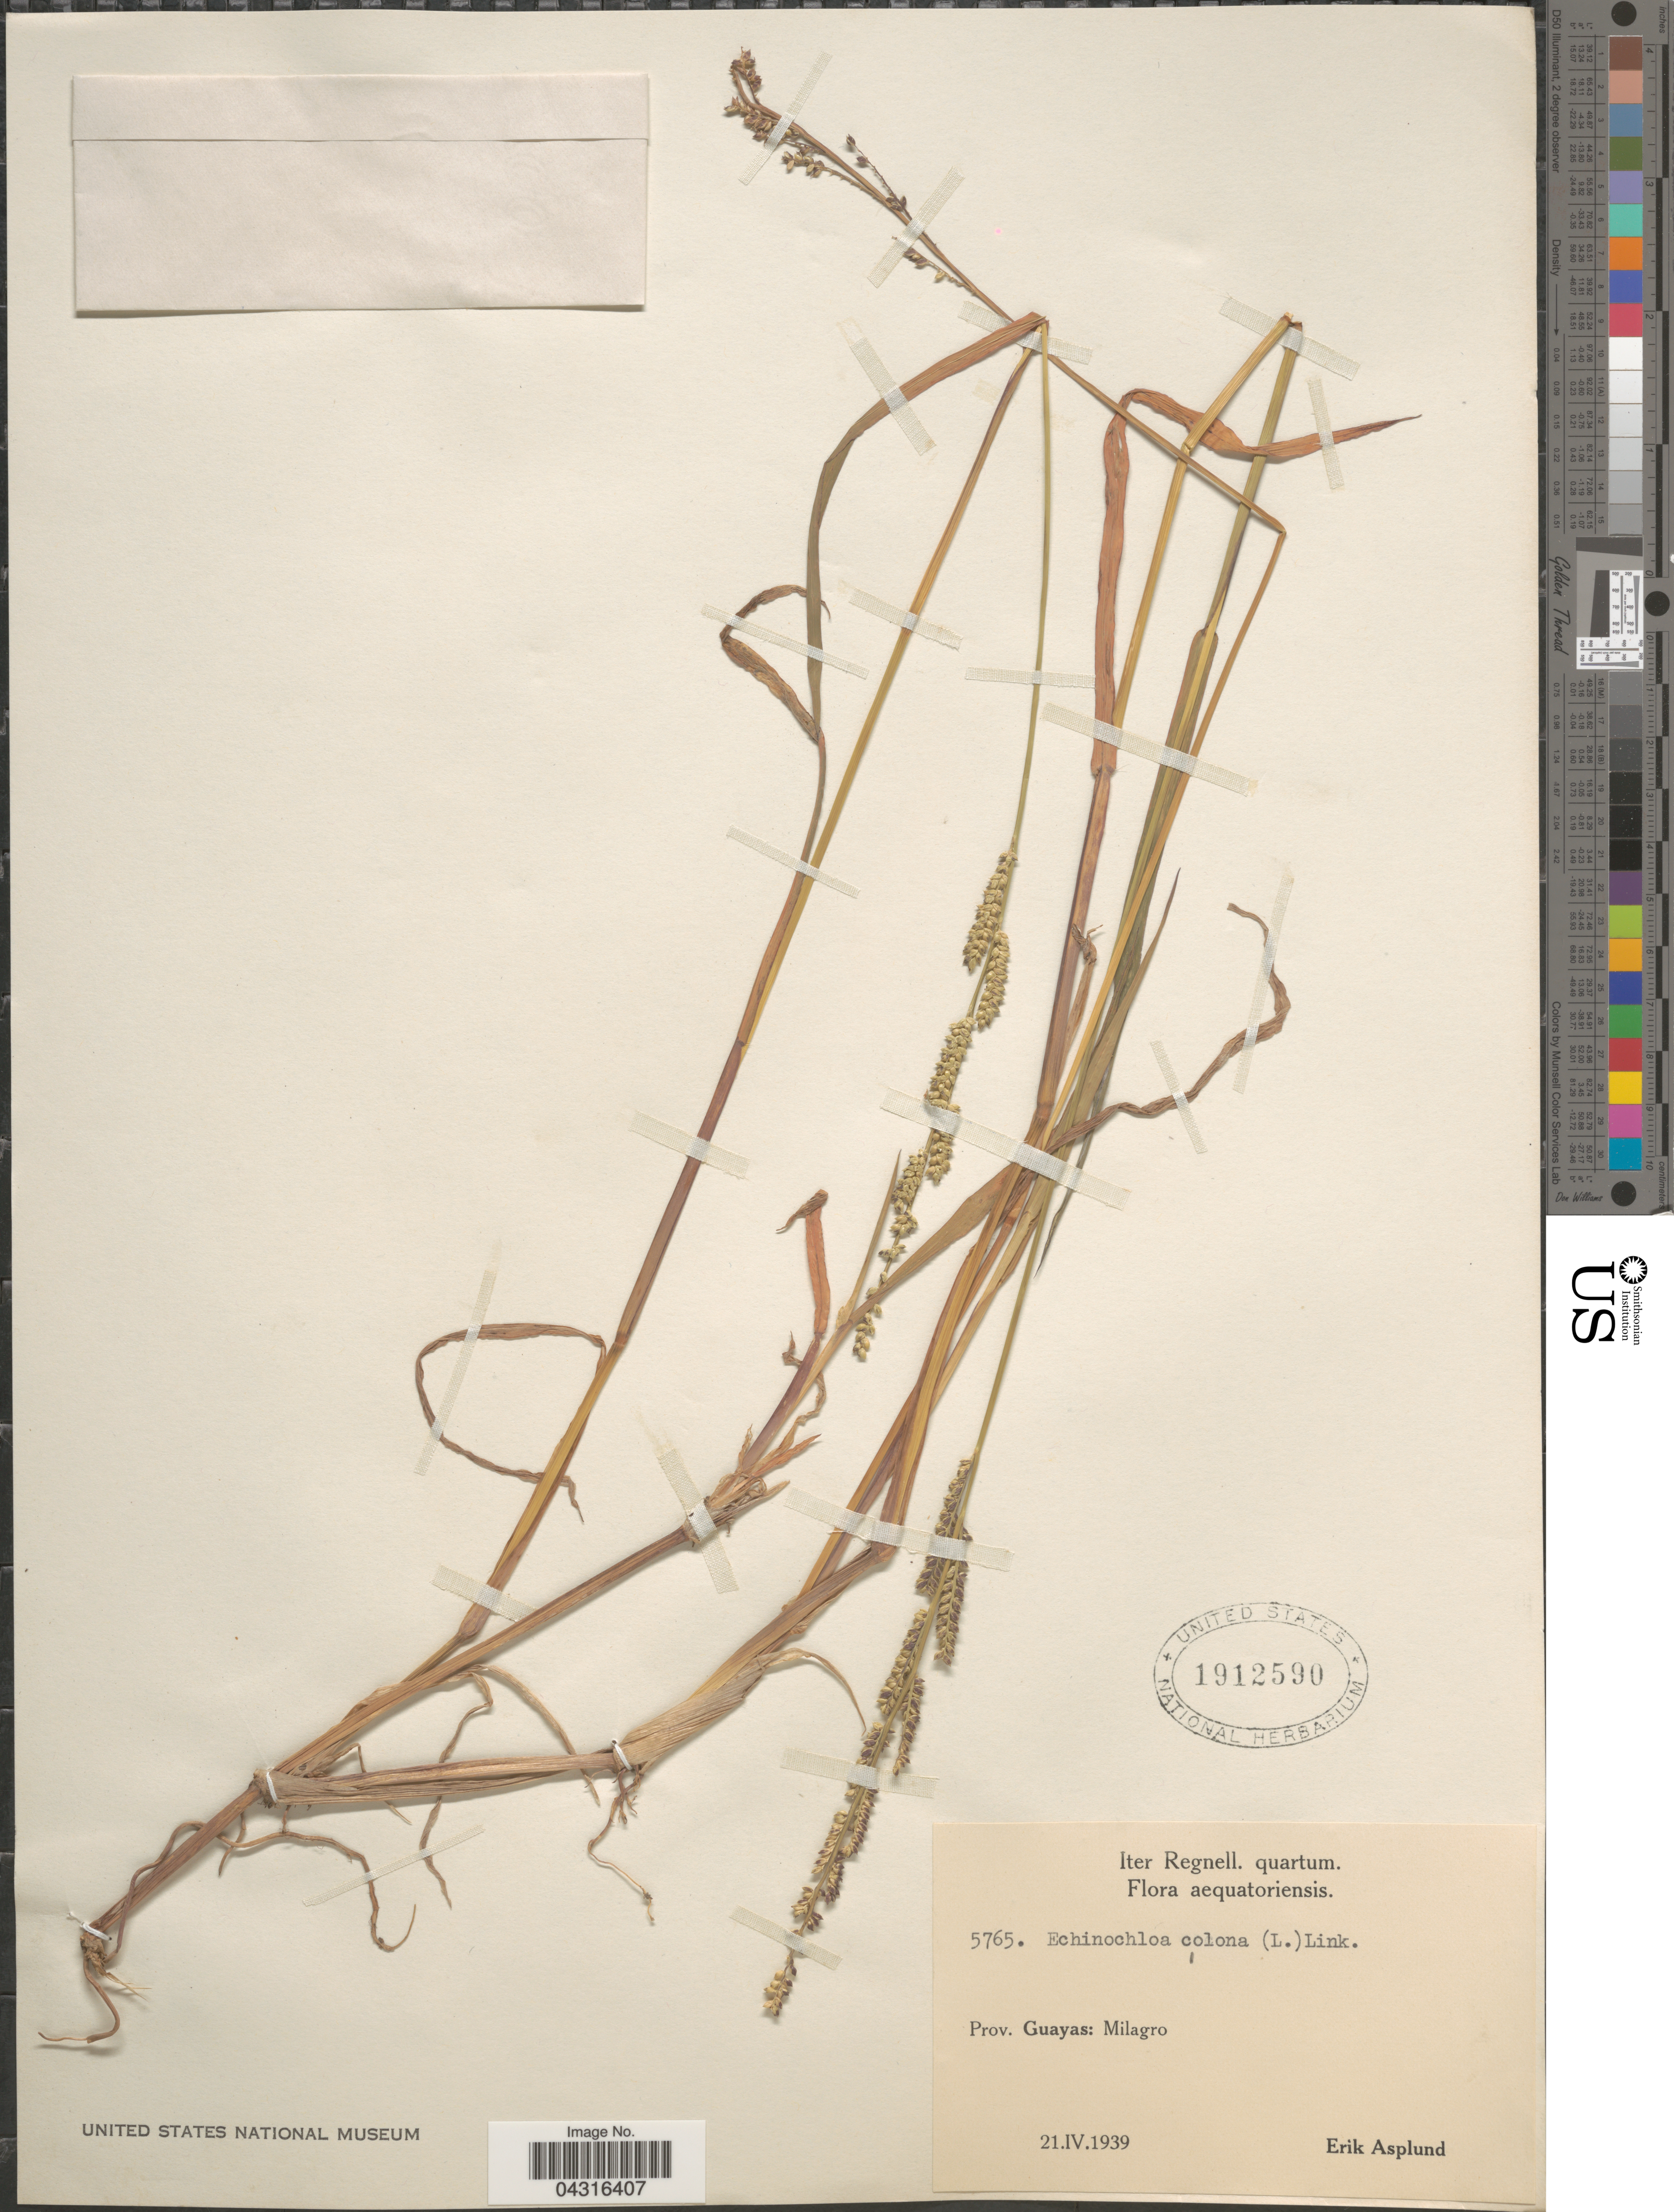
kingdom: Plantae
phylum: Tracheophyta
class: Liliopsida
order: Poales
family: Poaceae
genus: Echinochloa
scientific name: Echinochloa colona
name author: (L.) Link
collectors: E. Asplund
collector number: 5765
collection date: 1939-04-21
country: Ecuador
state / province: Guayas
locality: Iter Regnell. quartum. Milagro.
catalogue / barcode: US 1912590